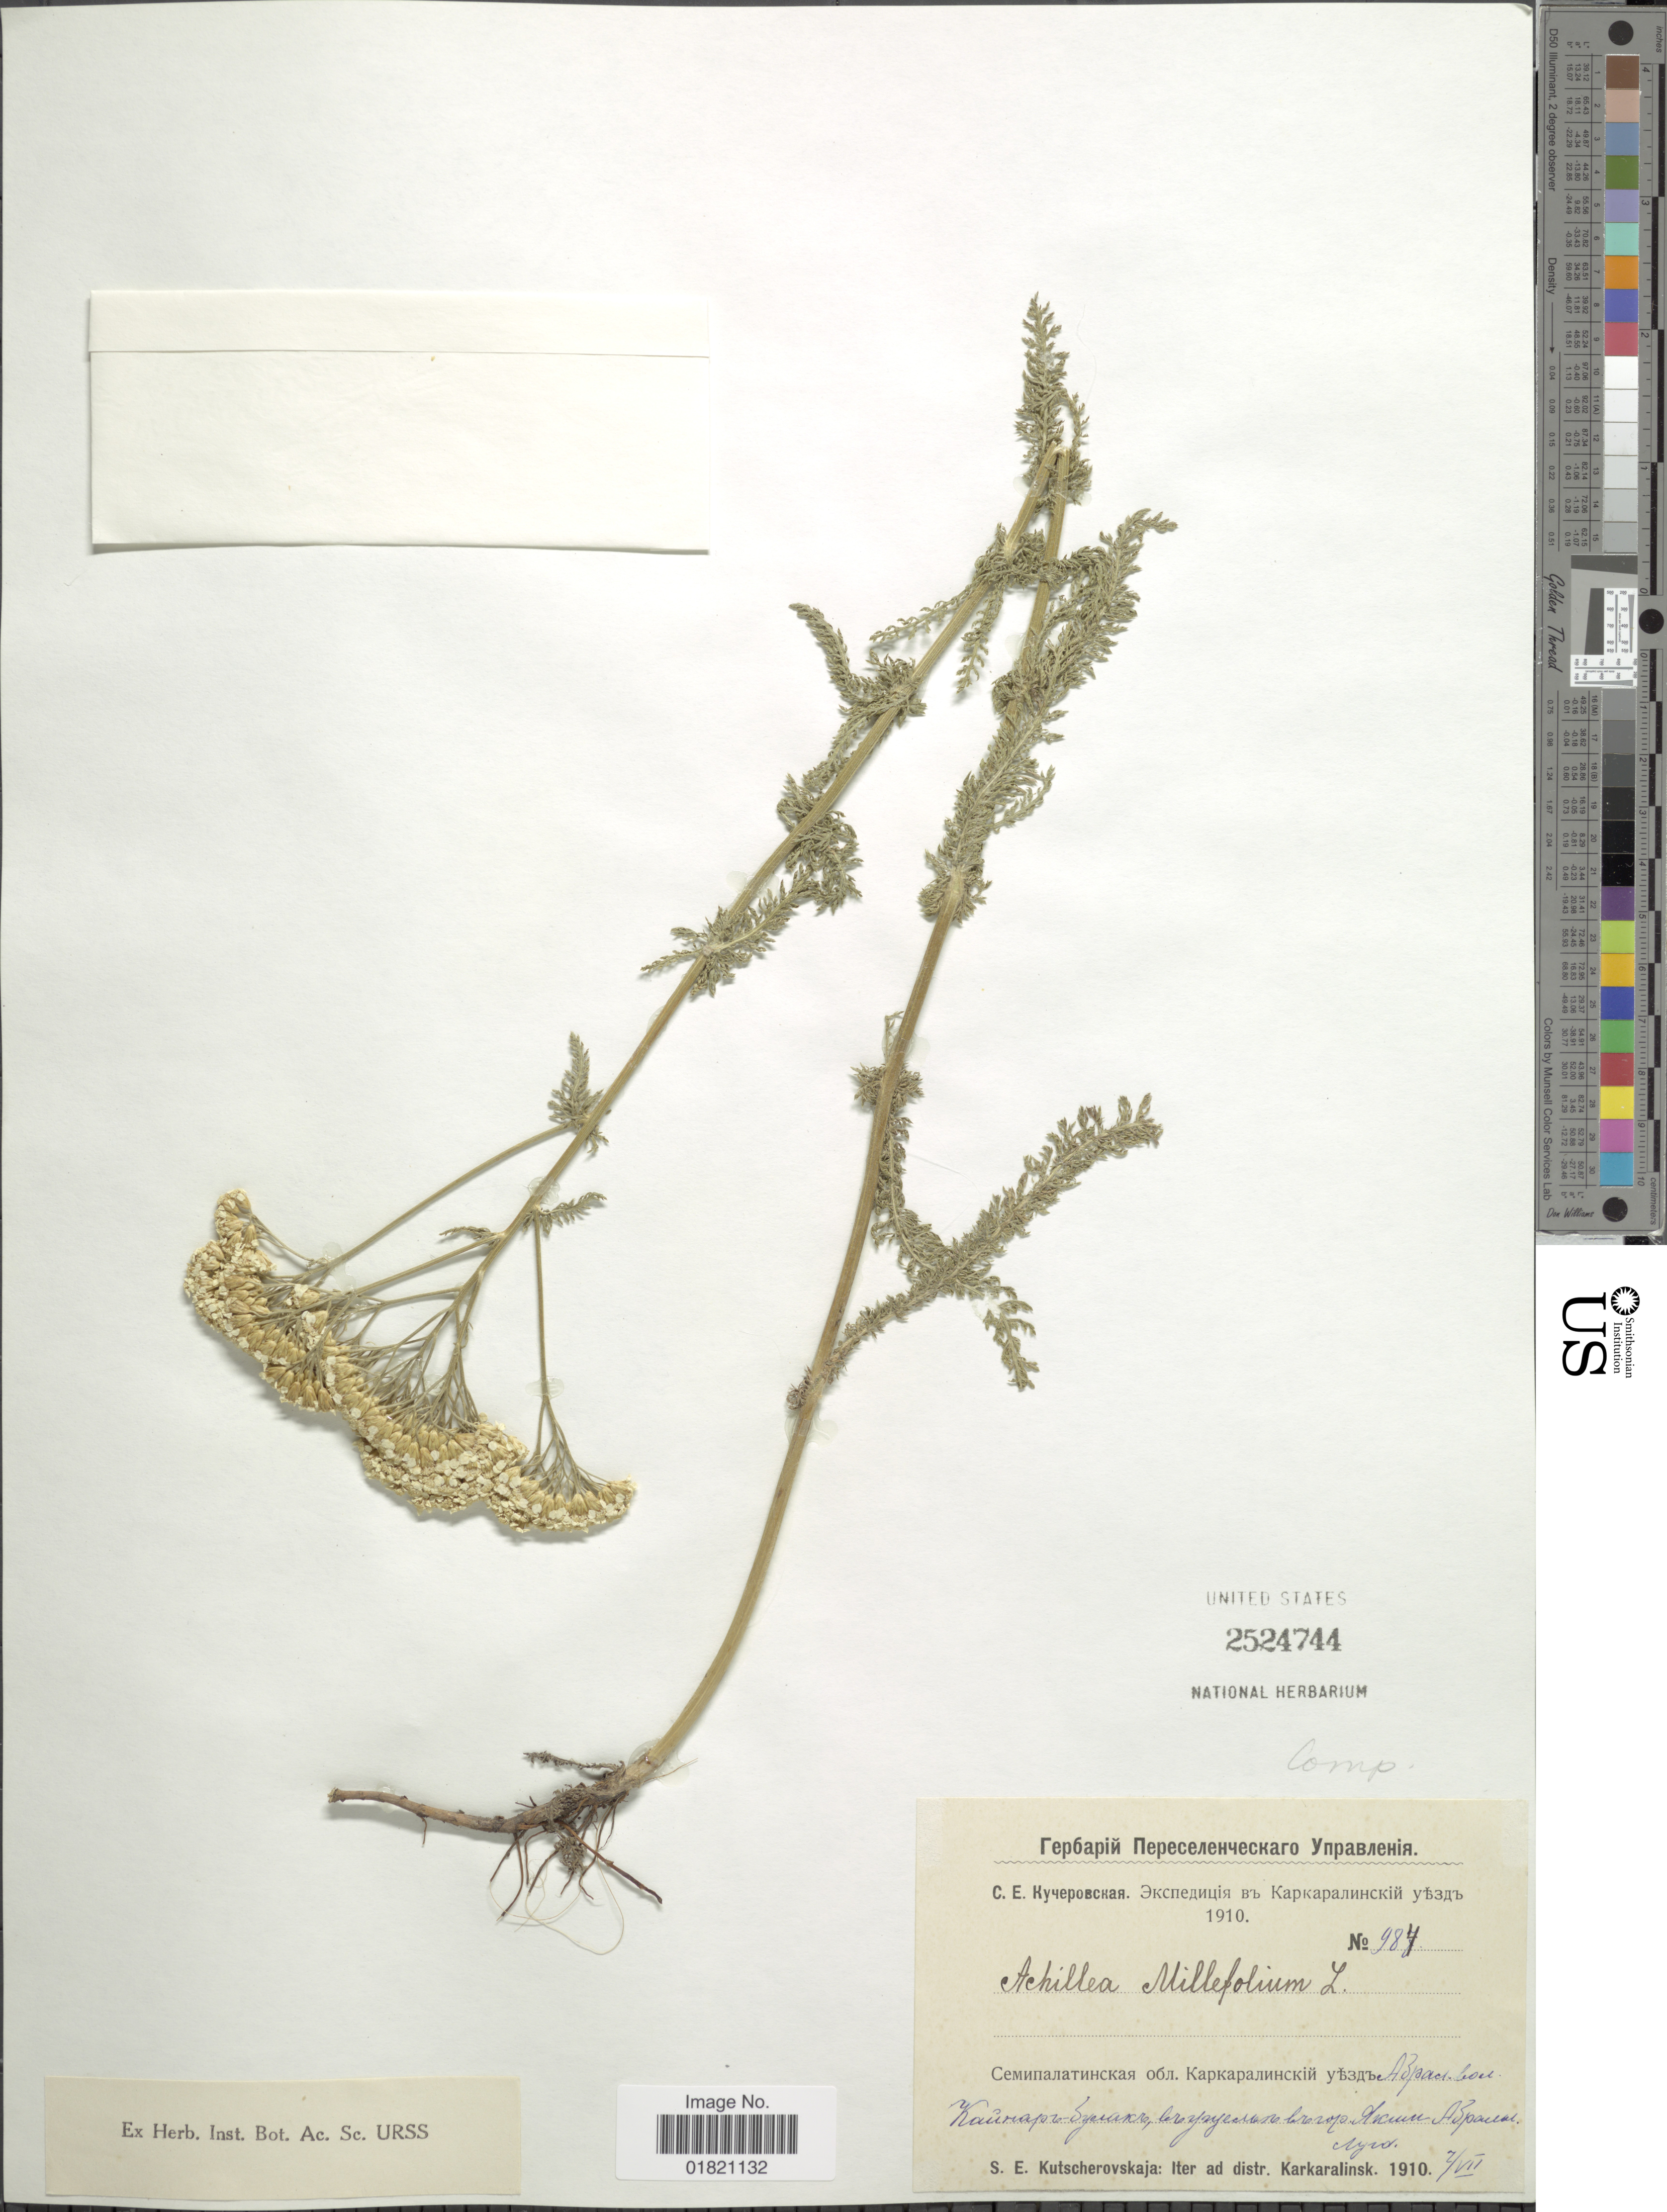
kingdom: Plantae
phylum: Tracheophyta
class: Magnoliopsida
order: Asterales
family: Asteraceae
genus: Achillea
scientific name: Achillea millefolium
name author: L.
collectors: S. Kutscherovskaja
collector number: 987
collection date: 1910-07-02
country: Kazakhstan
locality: Distr. Karkaralinsk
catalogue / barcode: US 2524744